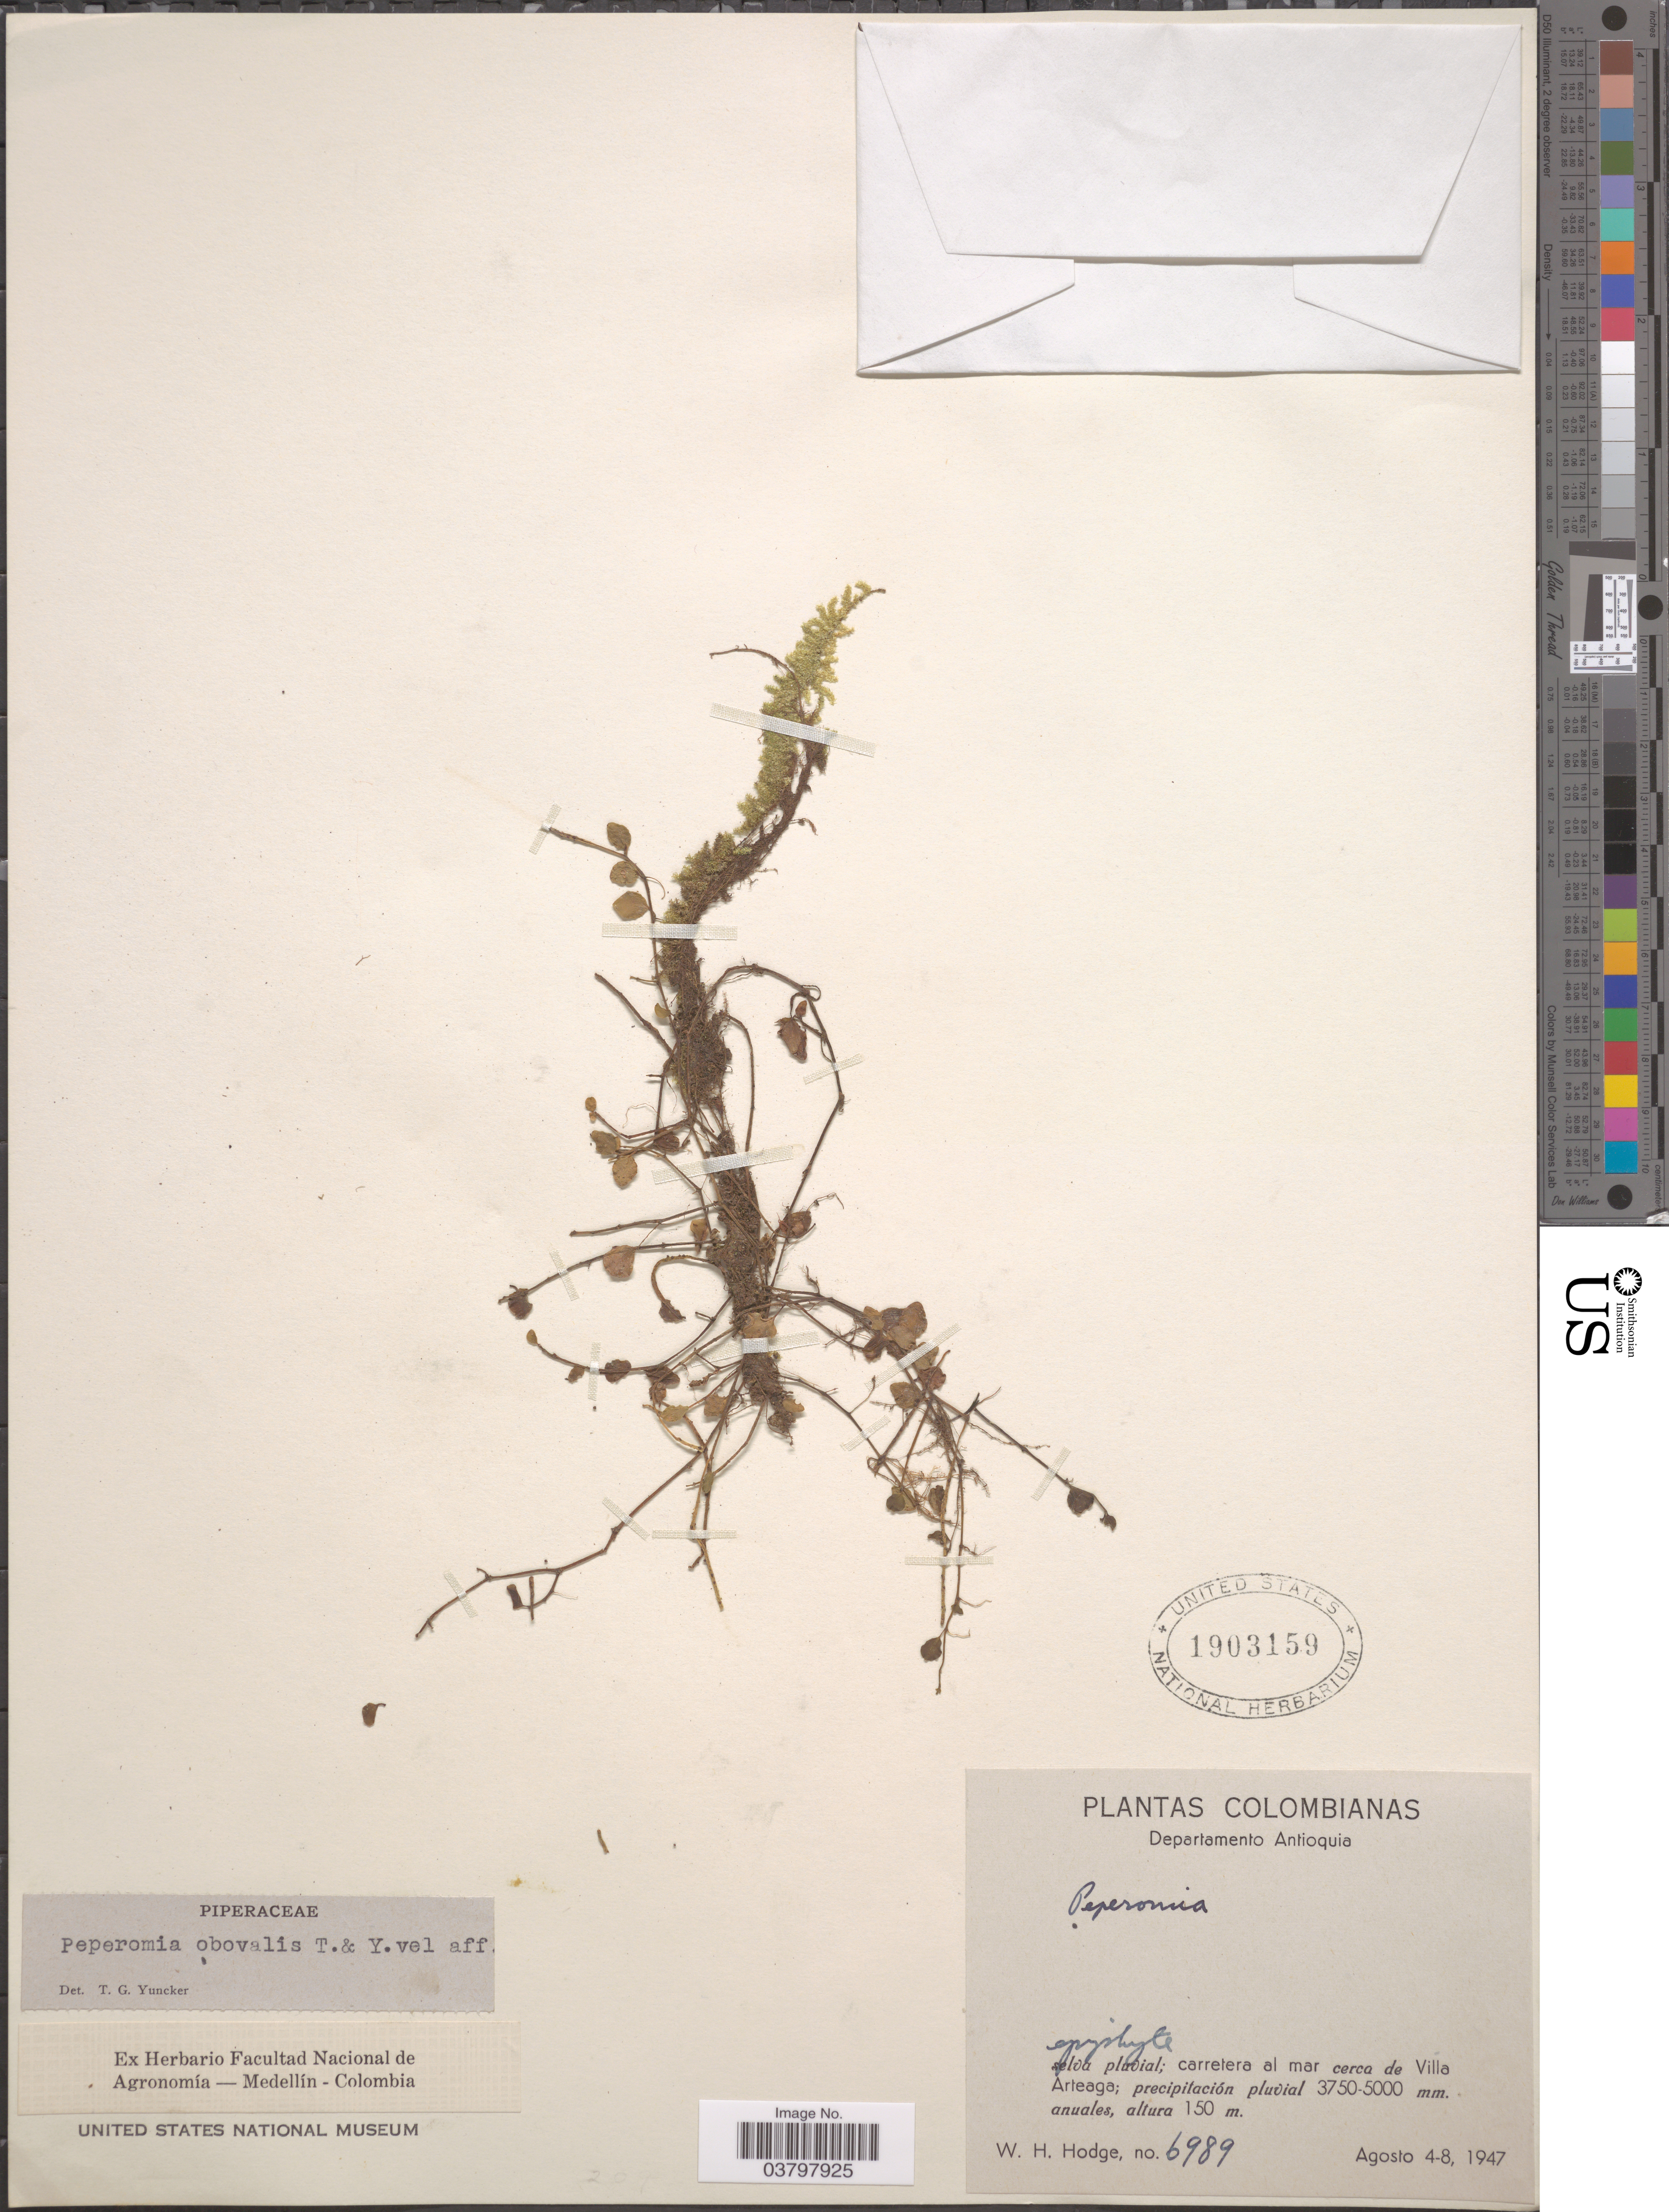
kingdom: Plantae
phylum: Tracheophyta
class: Magnoliopsida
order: Piperales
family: Piperaceae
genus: Peperomia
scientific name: Peperomia obovalis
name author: Trel. & Yunck.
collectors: W. Hodge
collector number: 6989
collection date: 1947-08-04/1947-08-08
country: Colombia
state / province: Antioquia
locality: Departamento Antioquia. Carretera al mar cerca de Villa Arteaga.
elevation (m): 150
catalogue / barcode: US 1903159